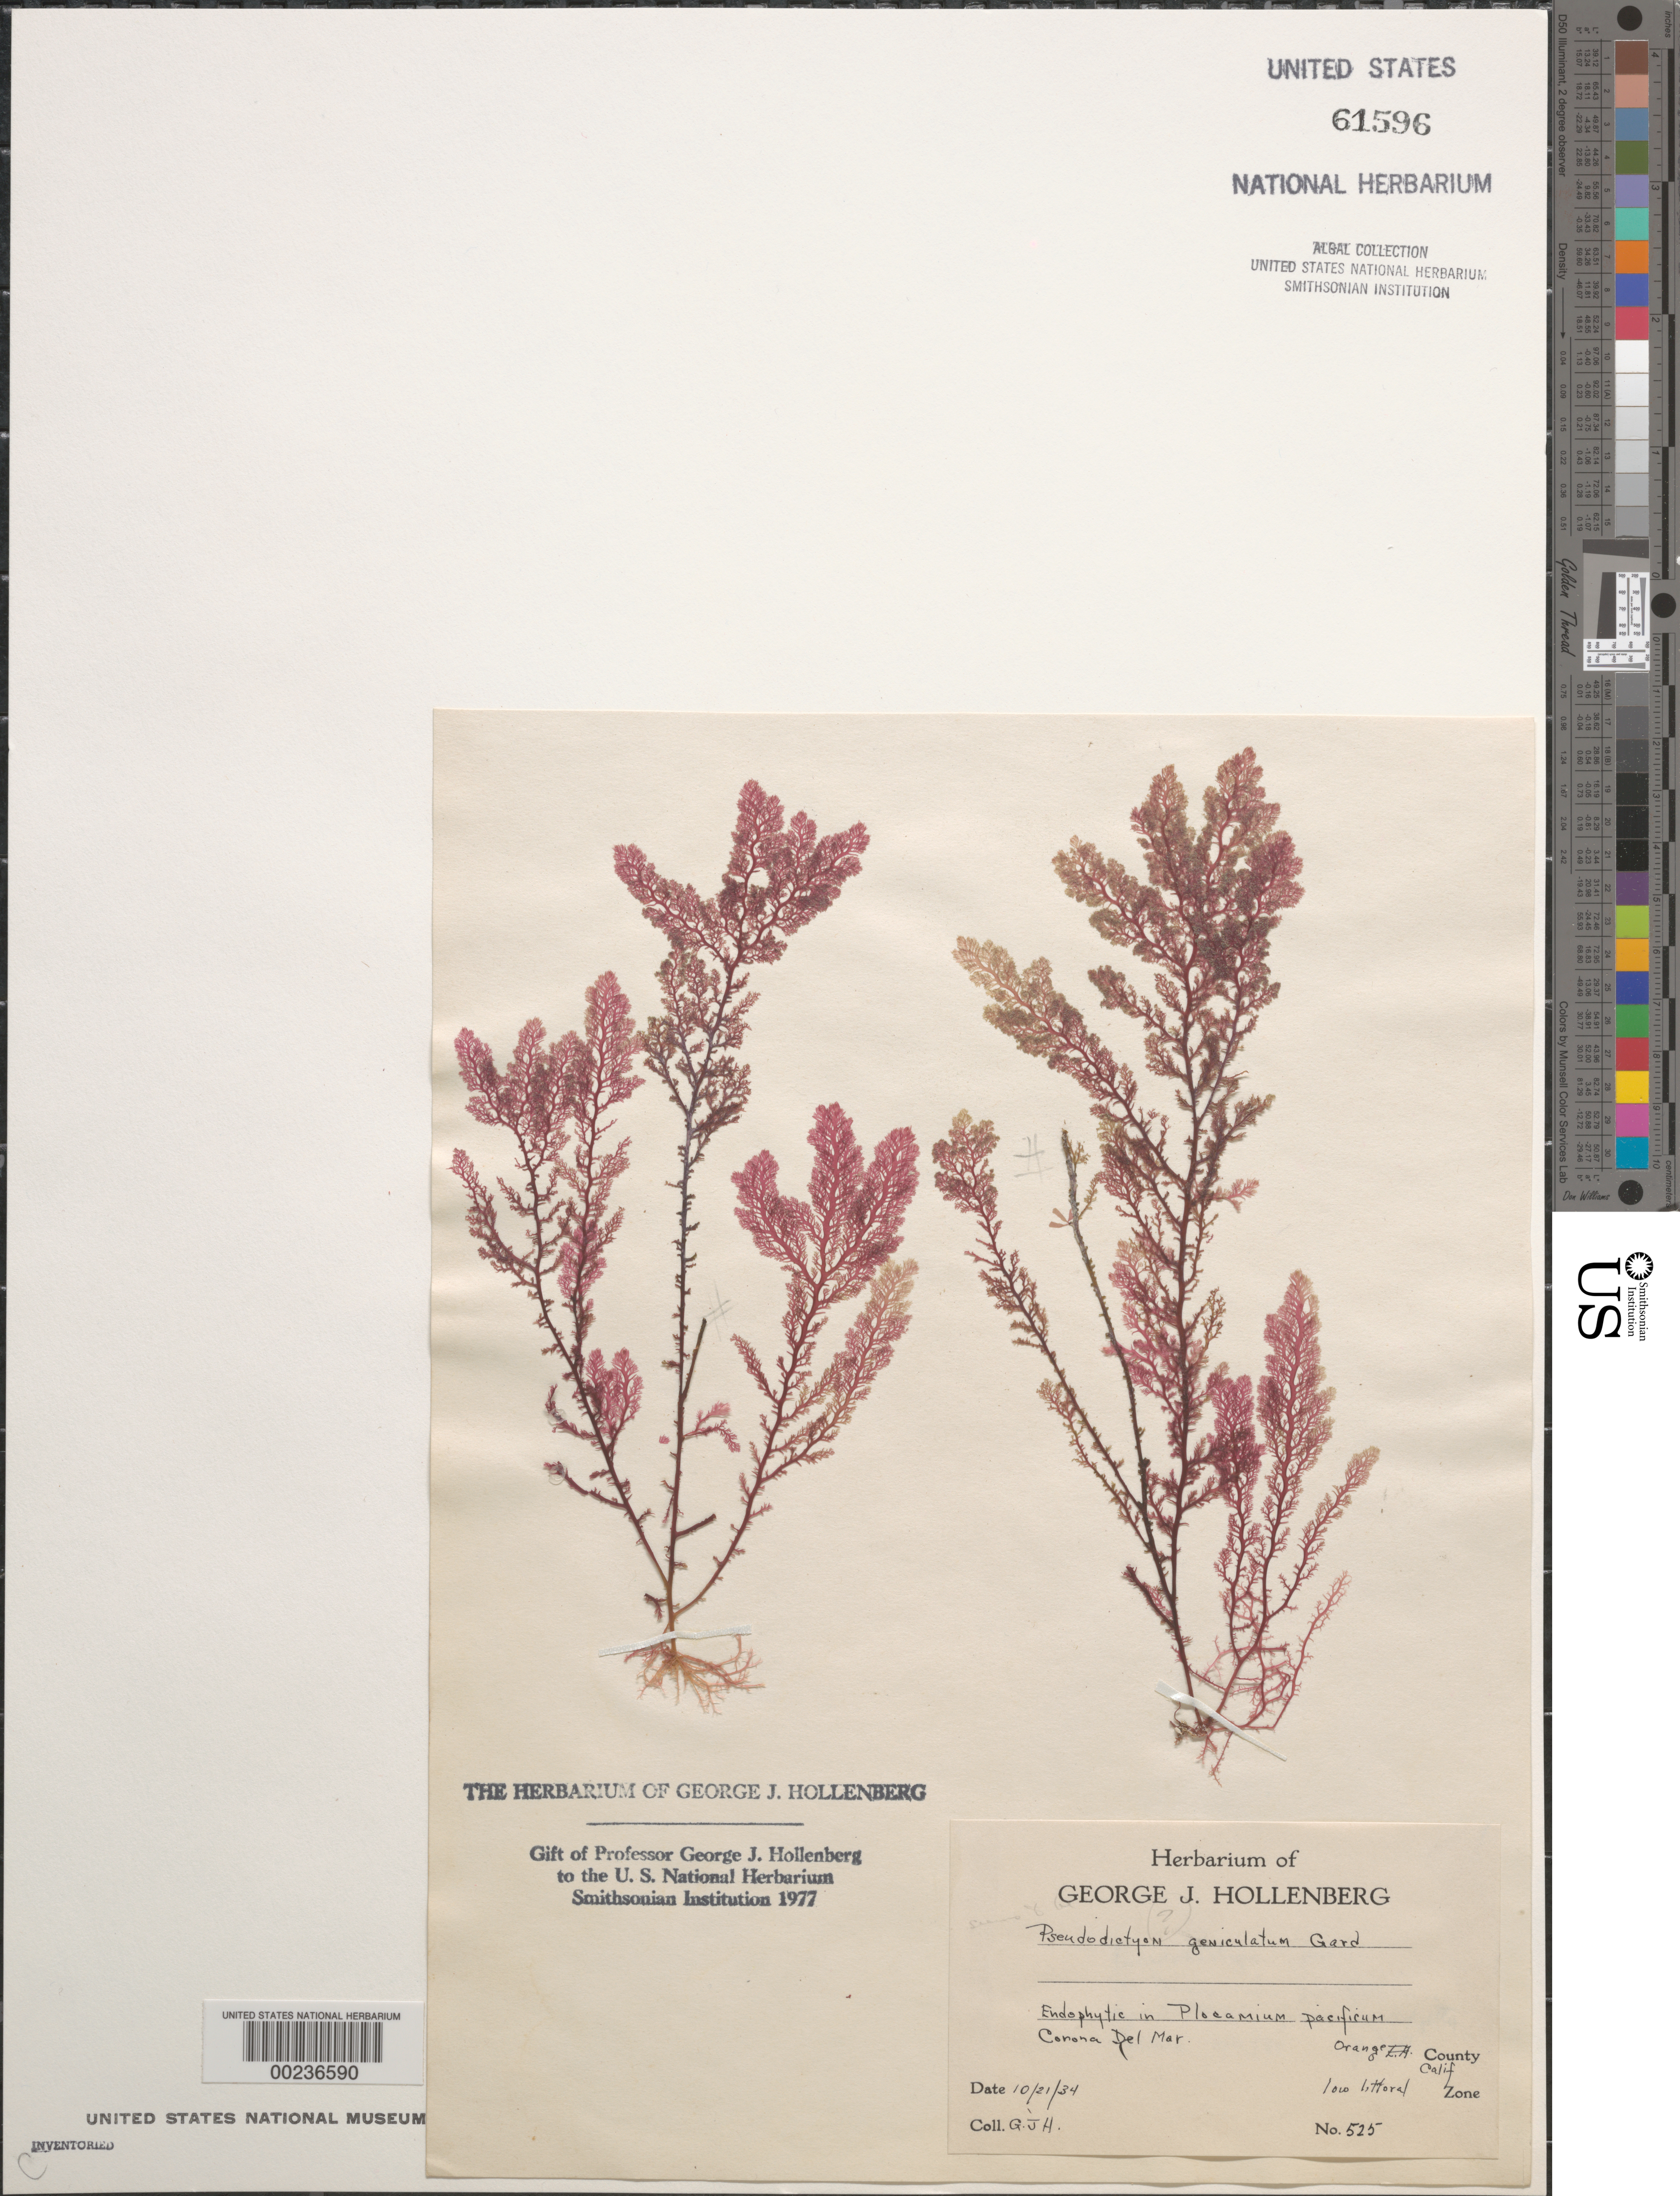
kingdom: Plantae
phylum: Chlorophyta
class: Ulvophyceae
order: Ulvales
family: Ulvellaceae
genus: Ulvella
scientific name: Ulvella geniculata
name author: (N.L. Gardner) R. Nielsen et al.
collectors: G. Hollenberg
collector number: GJH 525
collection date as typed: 21 Oct 1934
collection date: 1934-10-21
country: United States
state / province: California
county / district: Orange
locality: Corona del Mar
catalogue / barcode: US 61596